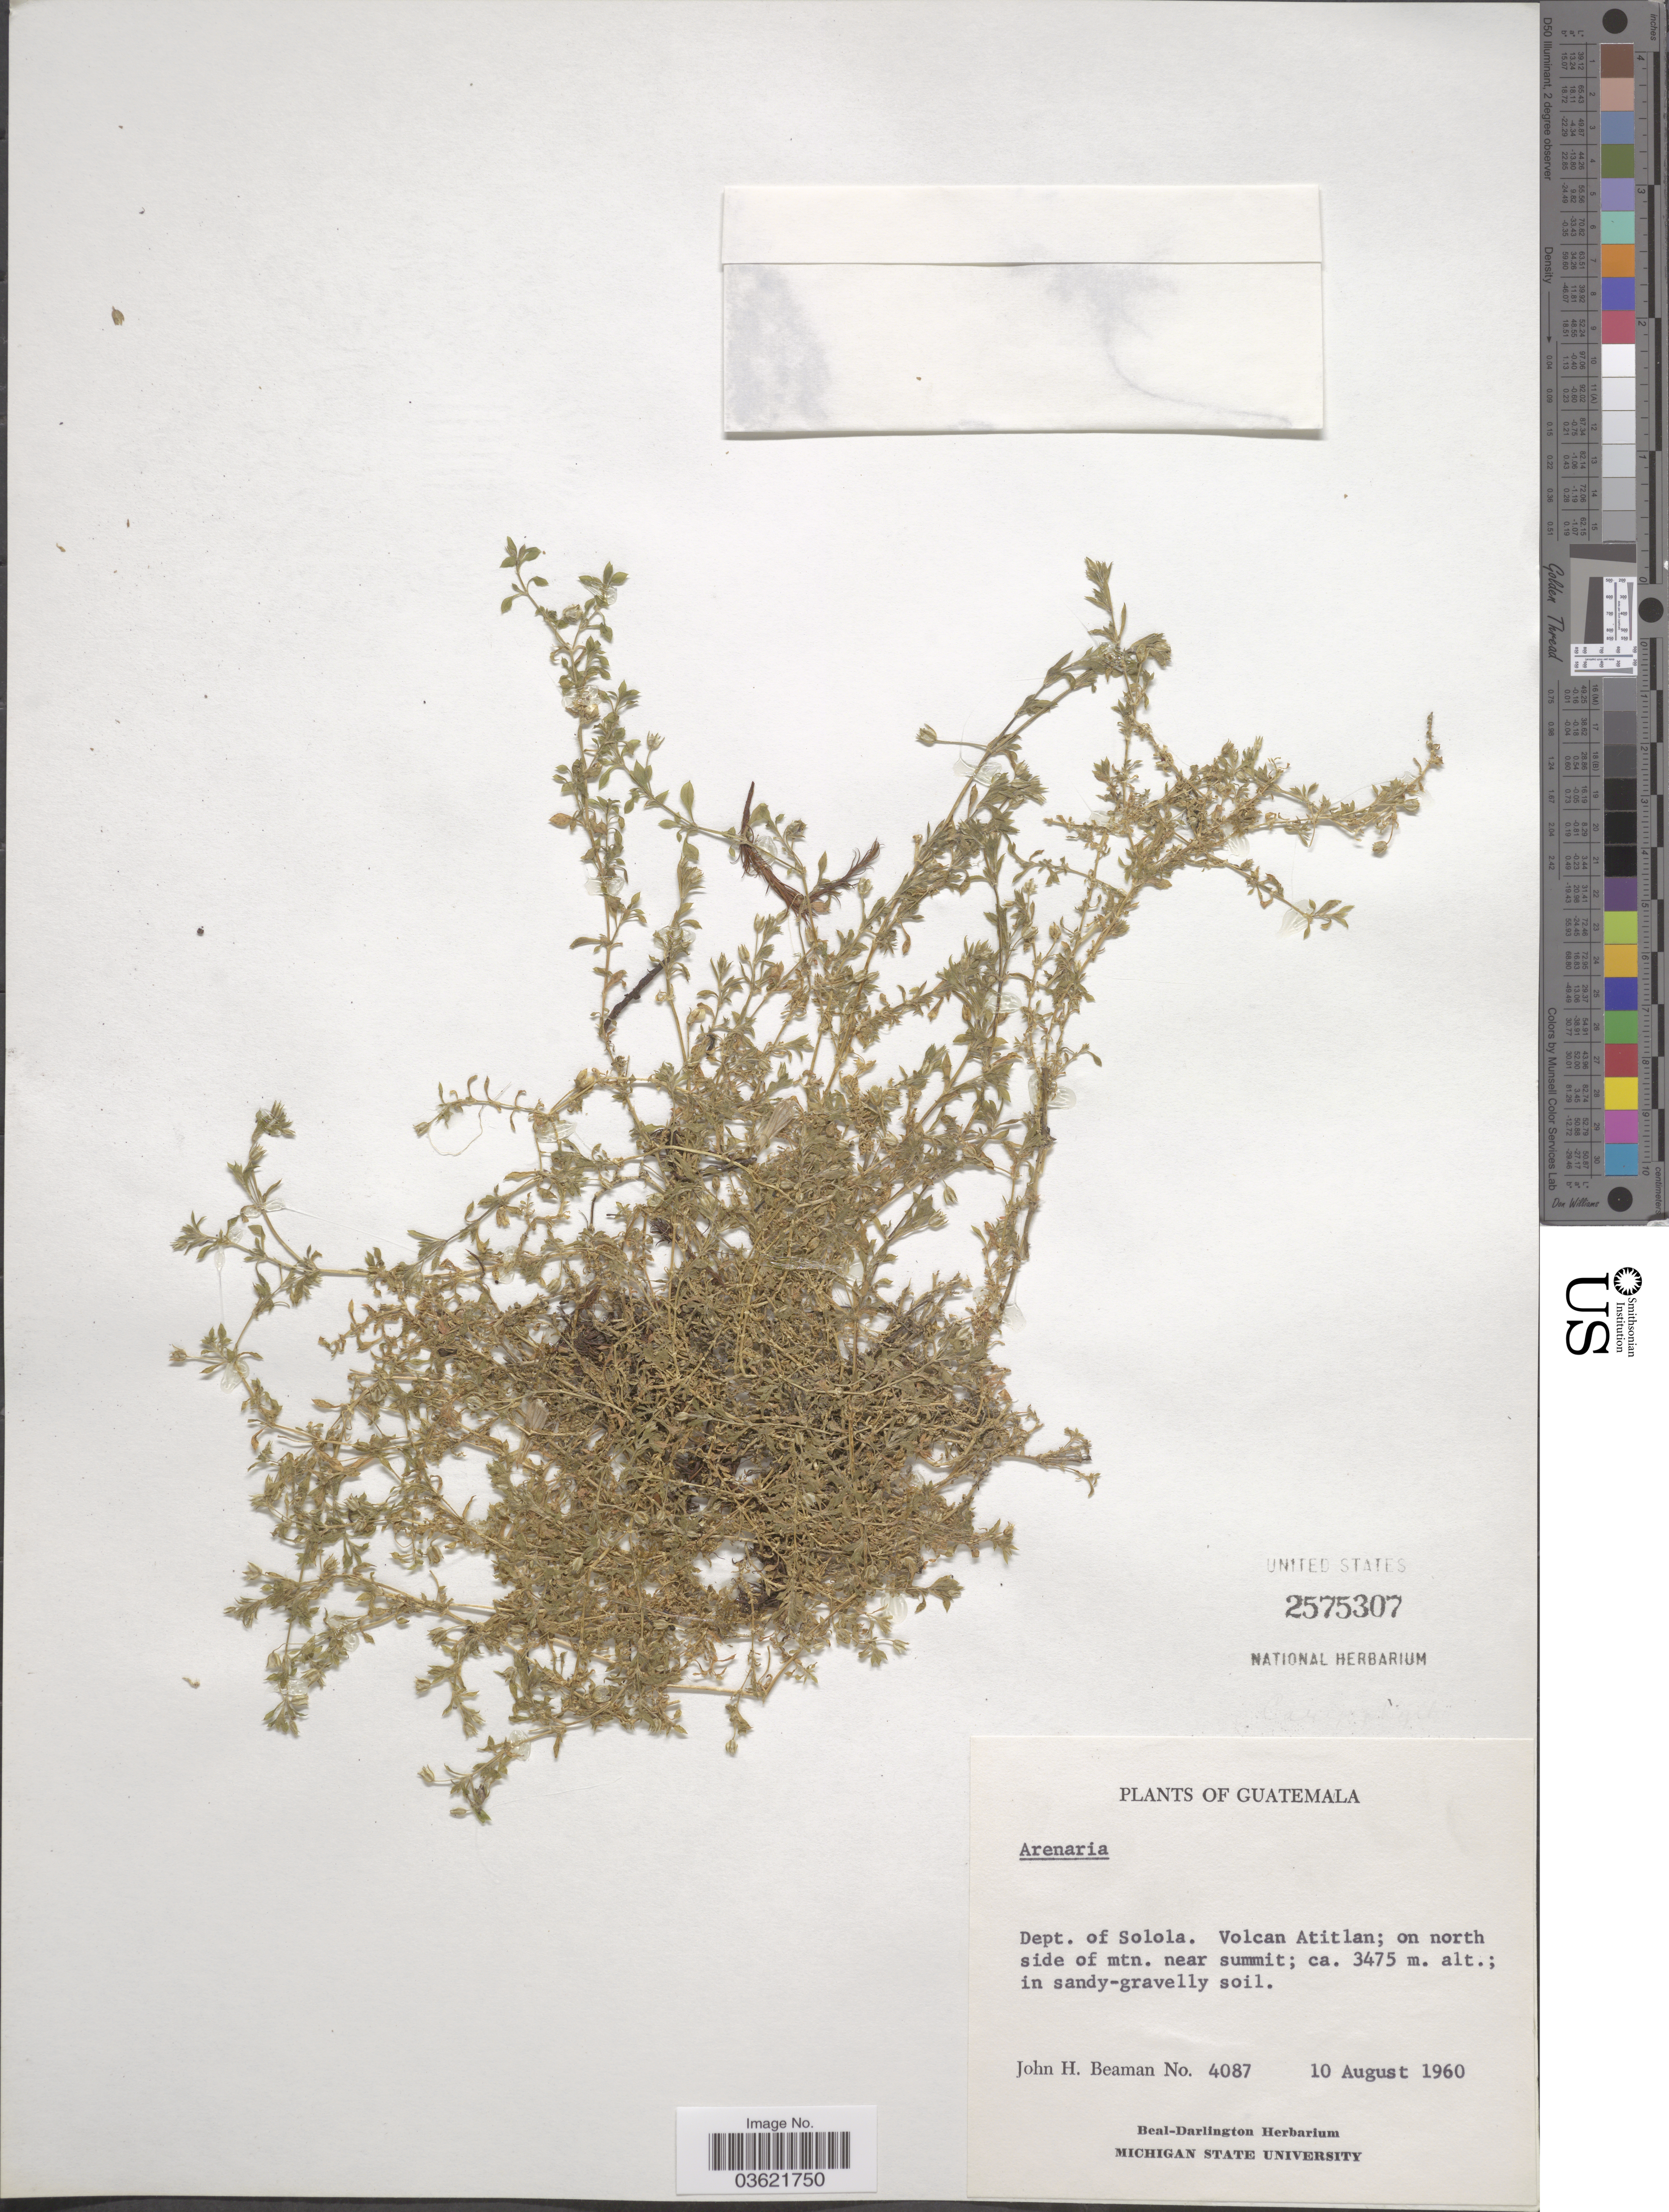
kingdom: Plantae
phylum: Tracheophyta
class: Magnoliopsida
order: Caryophyllales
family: Caryophyllaceae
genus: Arenaria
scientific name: Arenaria sp.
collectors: J. H. Beaman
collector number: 4087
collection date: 1960-08-10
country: Guatemala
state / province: Sololá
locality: Dept. of Solola. Volcan Atitlan; on north side of mtn. near summit.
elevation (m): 3475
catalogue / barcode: US 2575307